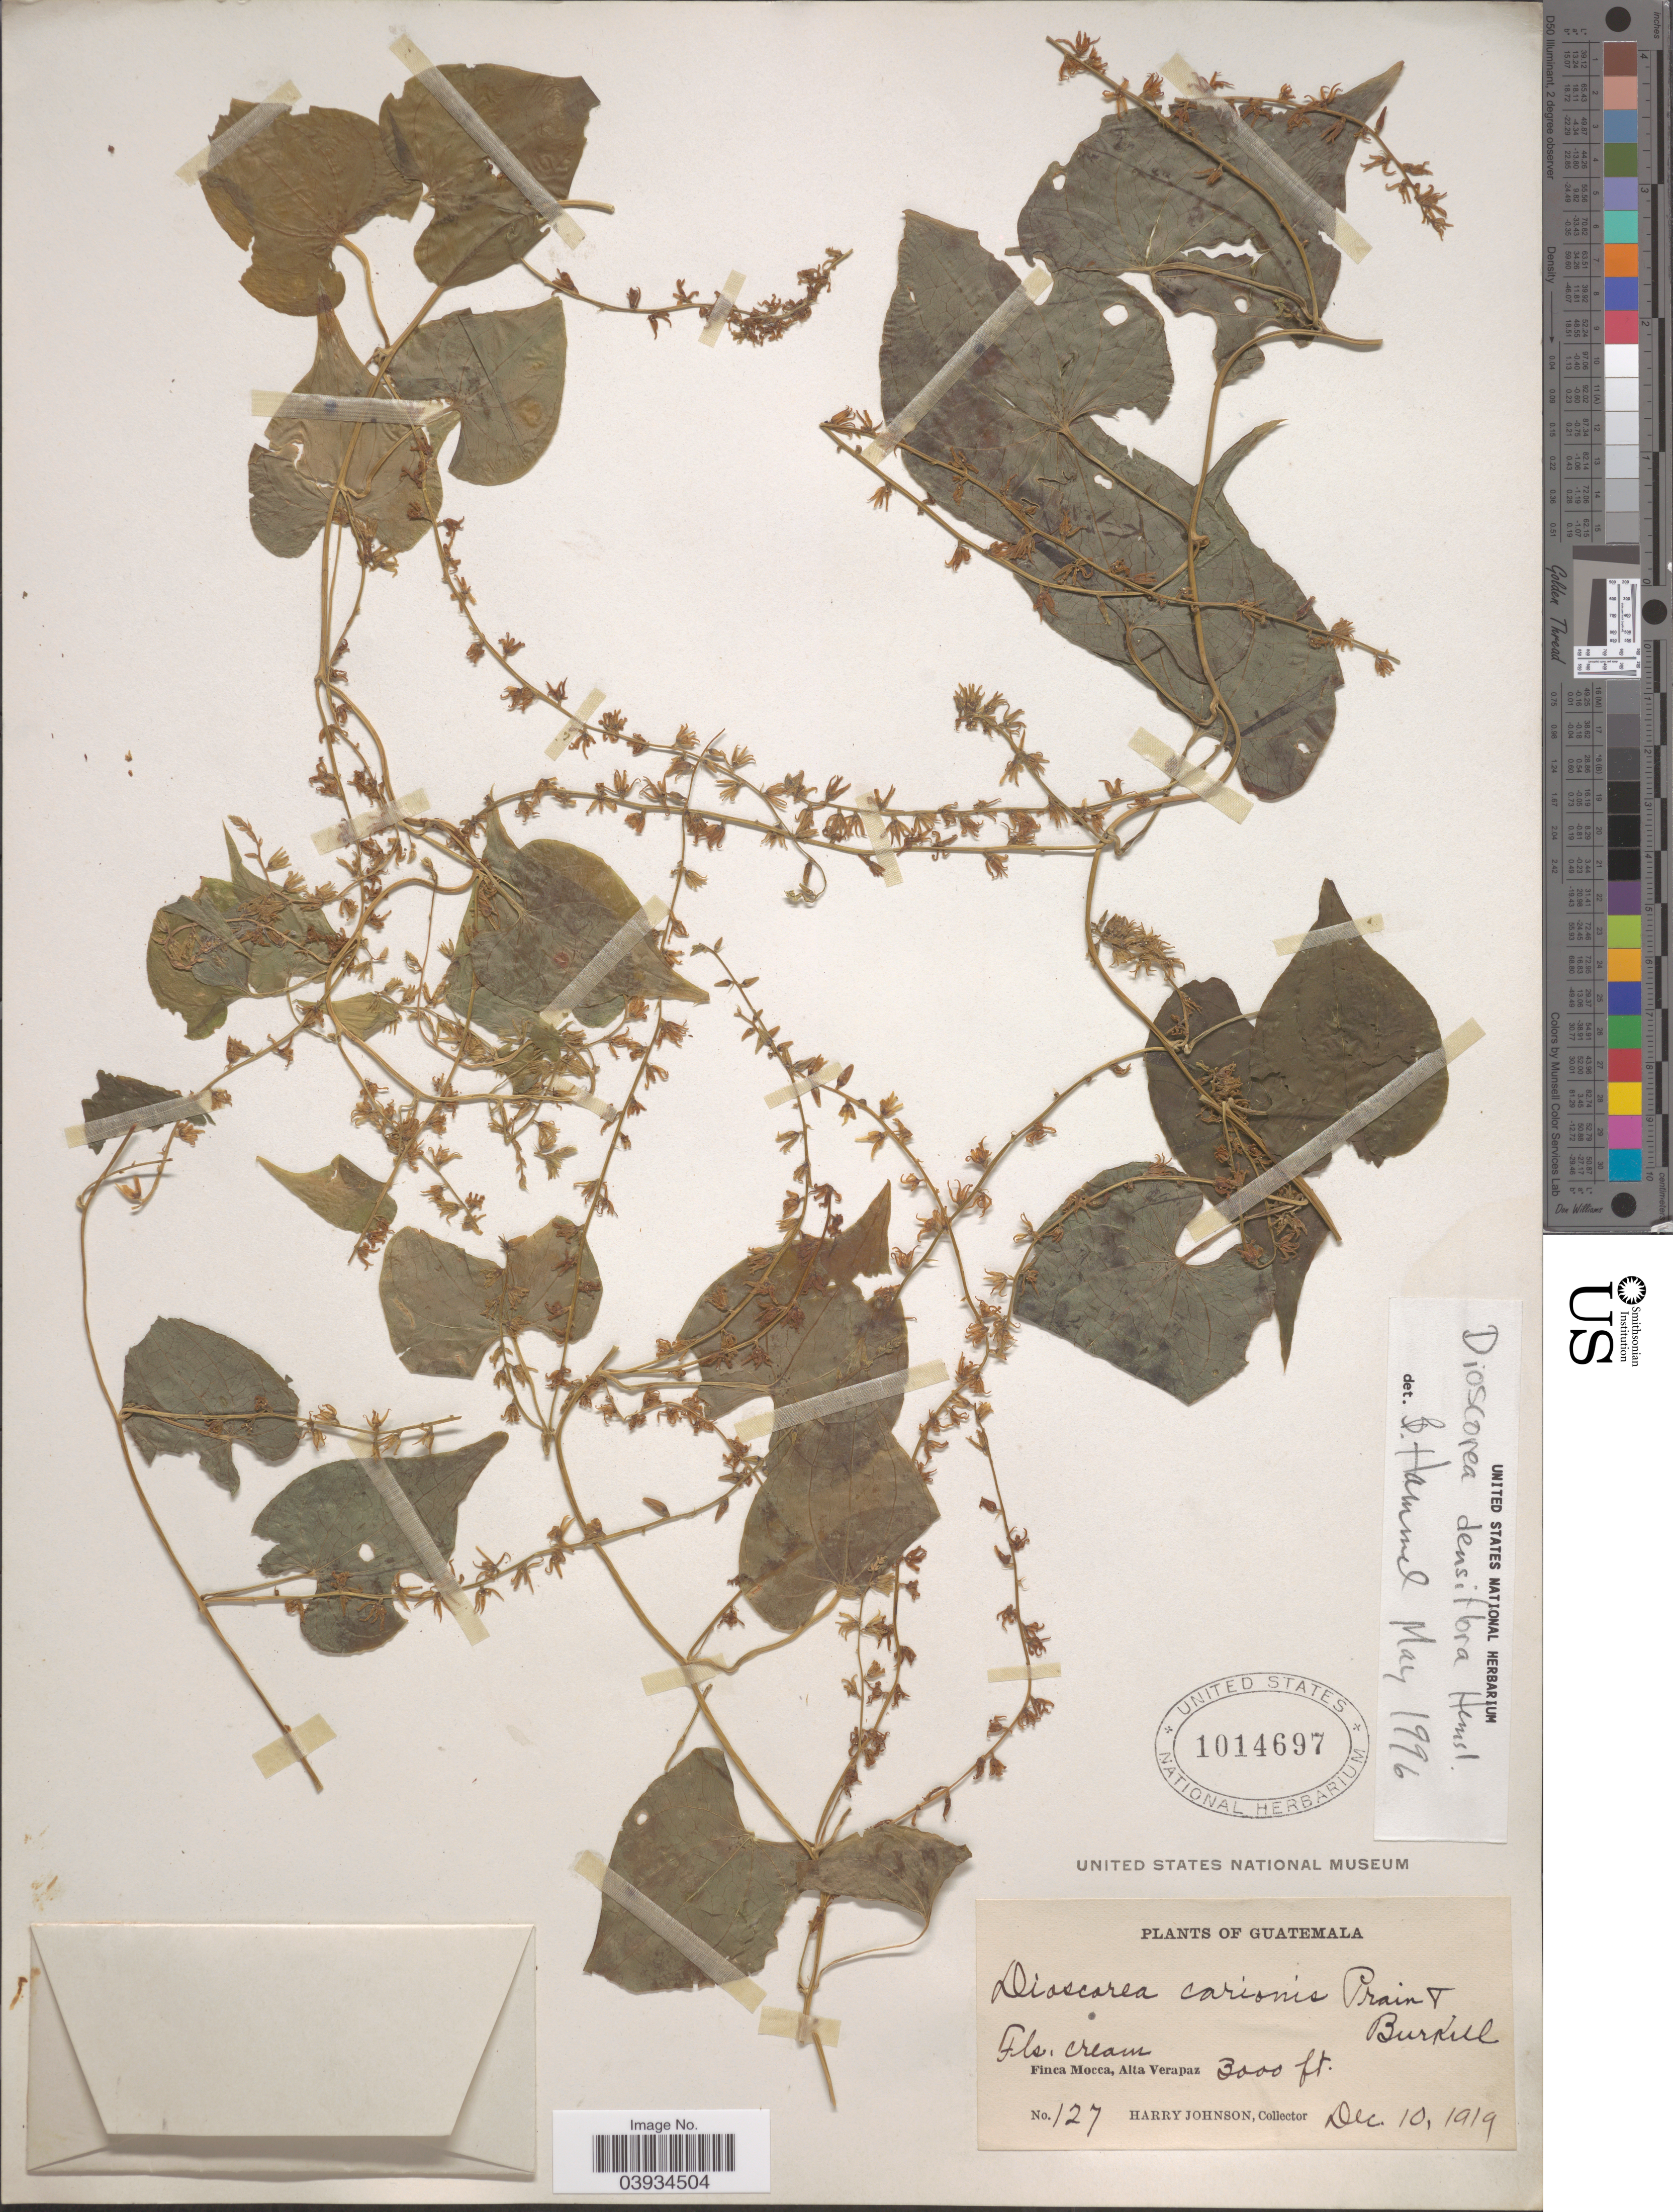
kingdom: Plantae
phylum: Tracheophyta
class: Liliopsida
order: Dioscoreales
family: Dioscoreaceae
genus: Dioscorea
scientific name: Dioscorea densiflora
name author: Hemsl.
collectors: H. Johnson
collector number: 127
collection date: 1919-12-10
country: Guatemala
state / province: Alta Verapaz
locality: Finca Mocca.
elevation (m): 914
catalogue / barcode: US 1014697